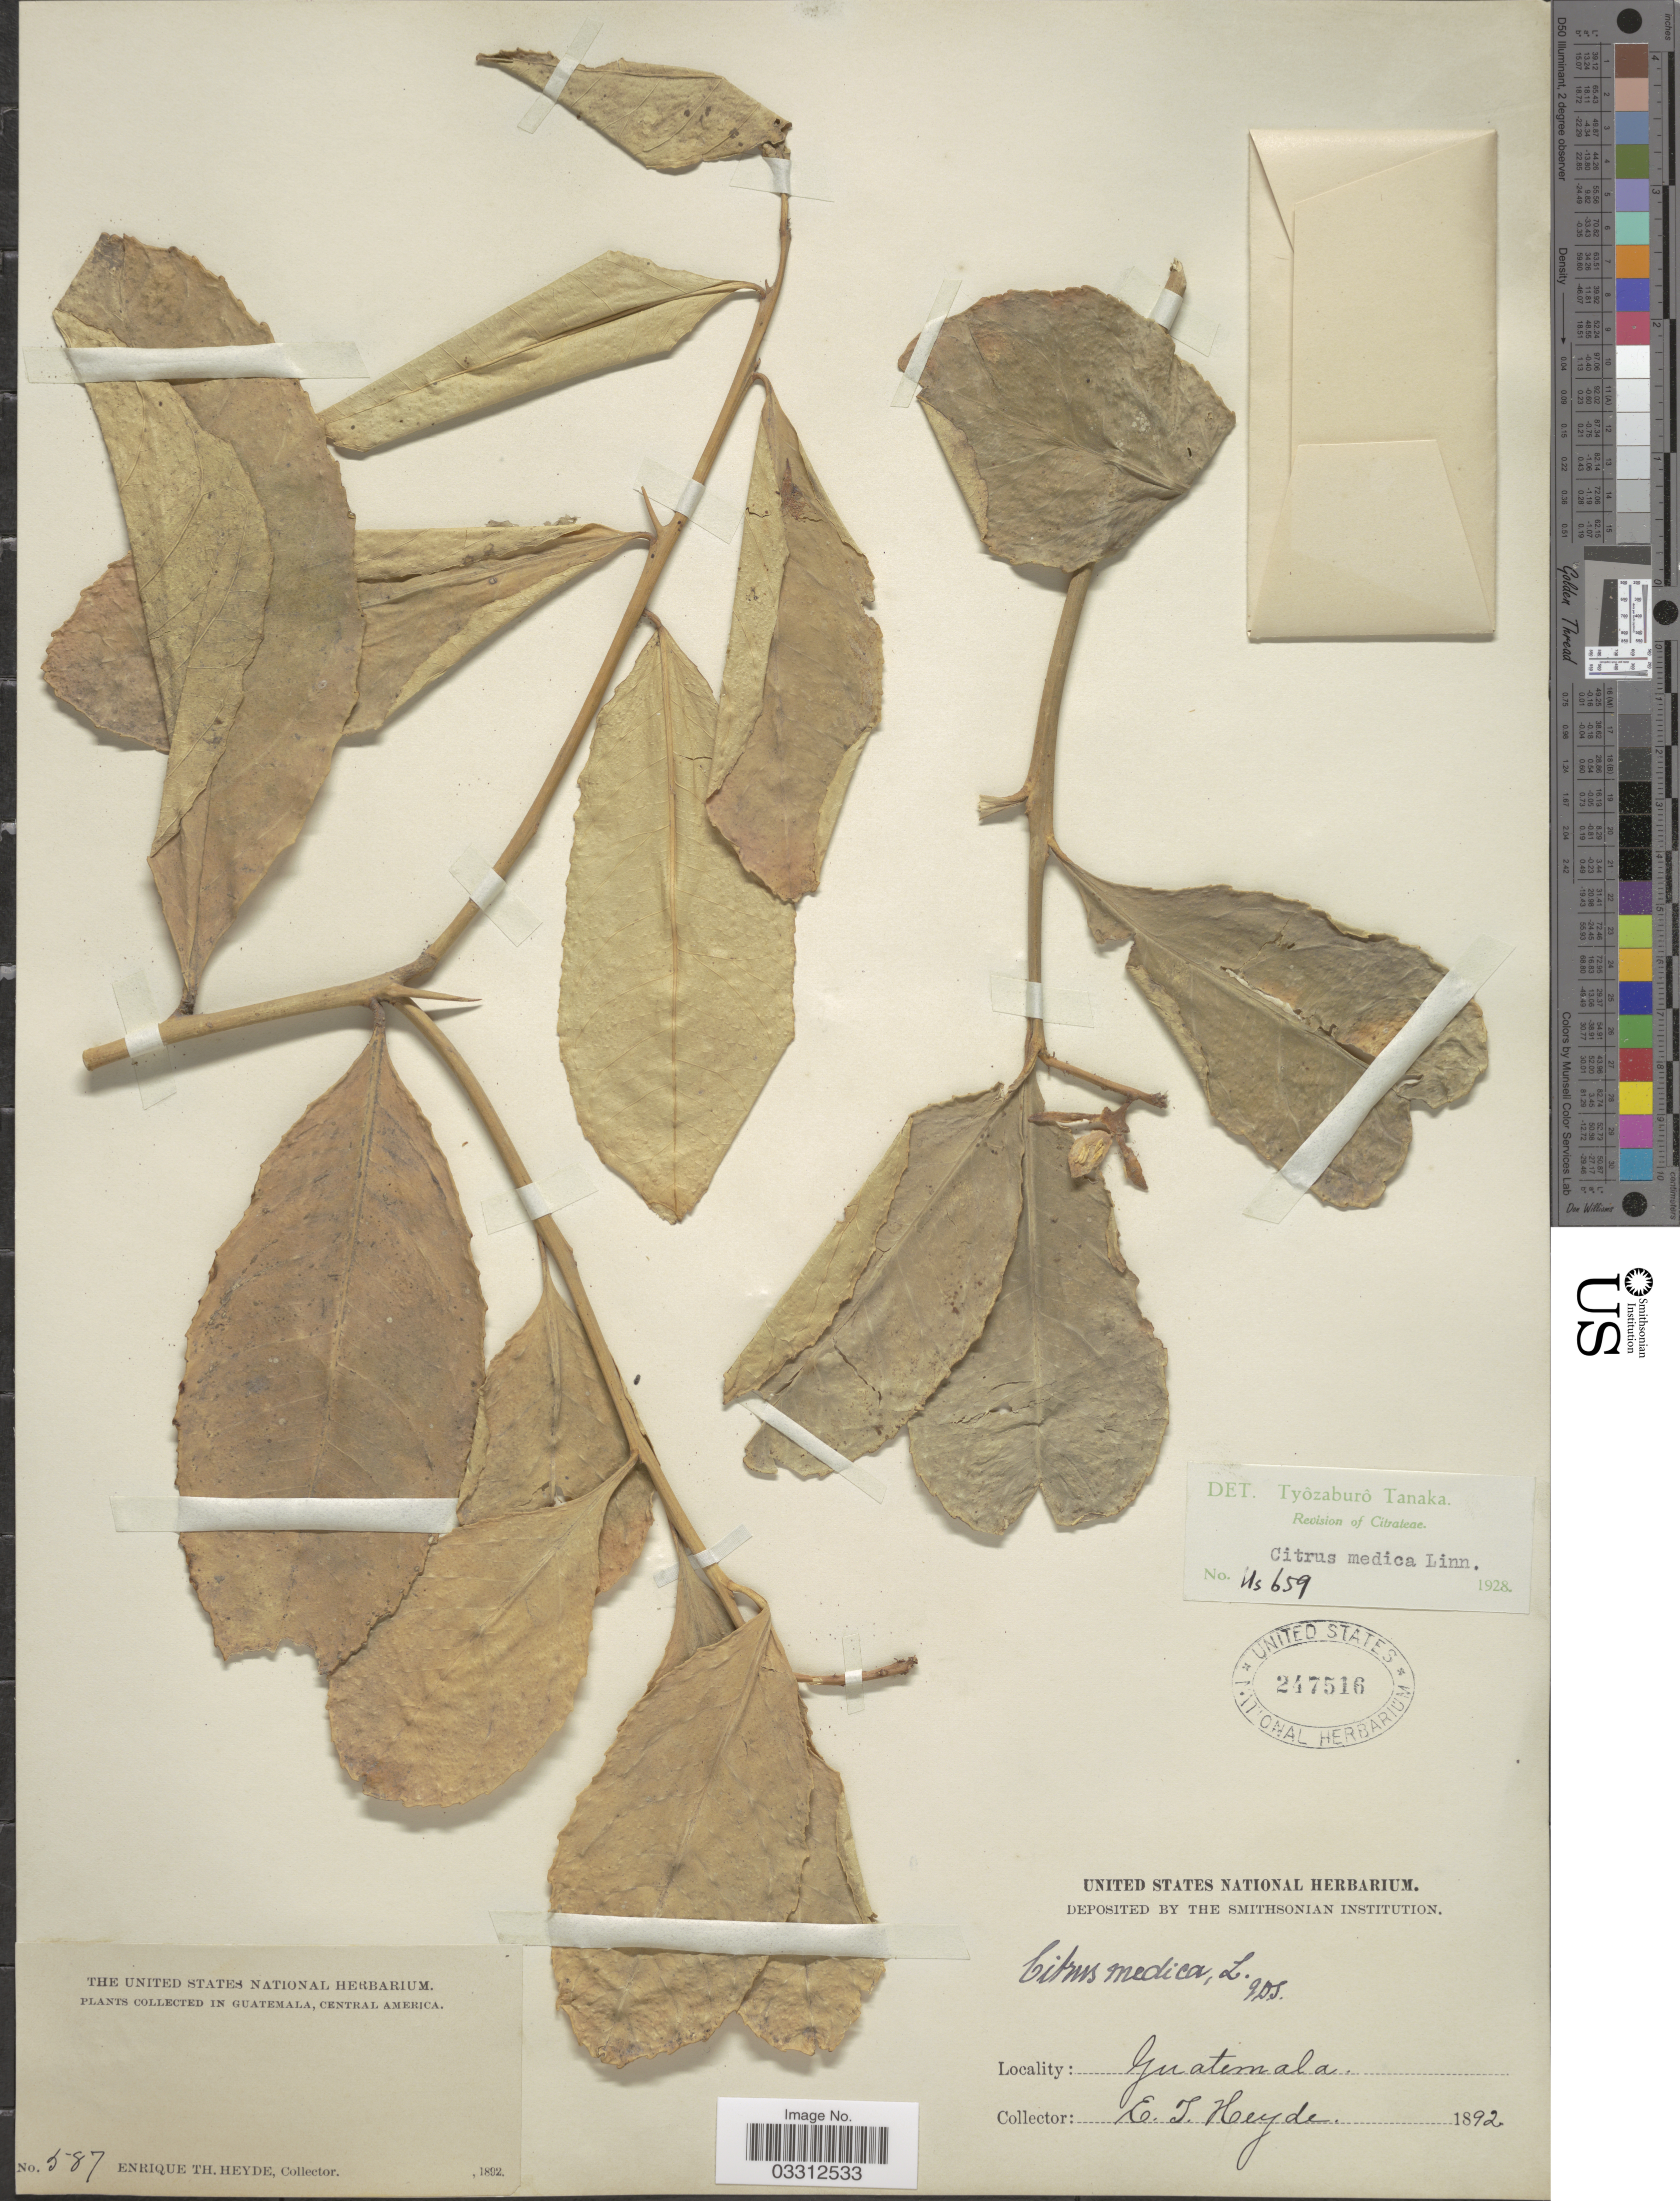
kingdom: Plantae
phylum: Tracheophyta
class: Magnoliopsida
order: Sapindales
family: Rutaceae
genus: Citrus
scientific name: Citrus medica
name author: L.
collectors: E. T. Heyde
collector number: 587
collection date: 1892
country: Guatemala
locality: Central America.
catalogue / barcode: US 247516